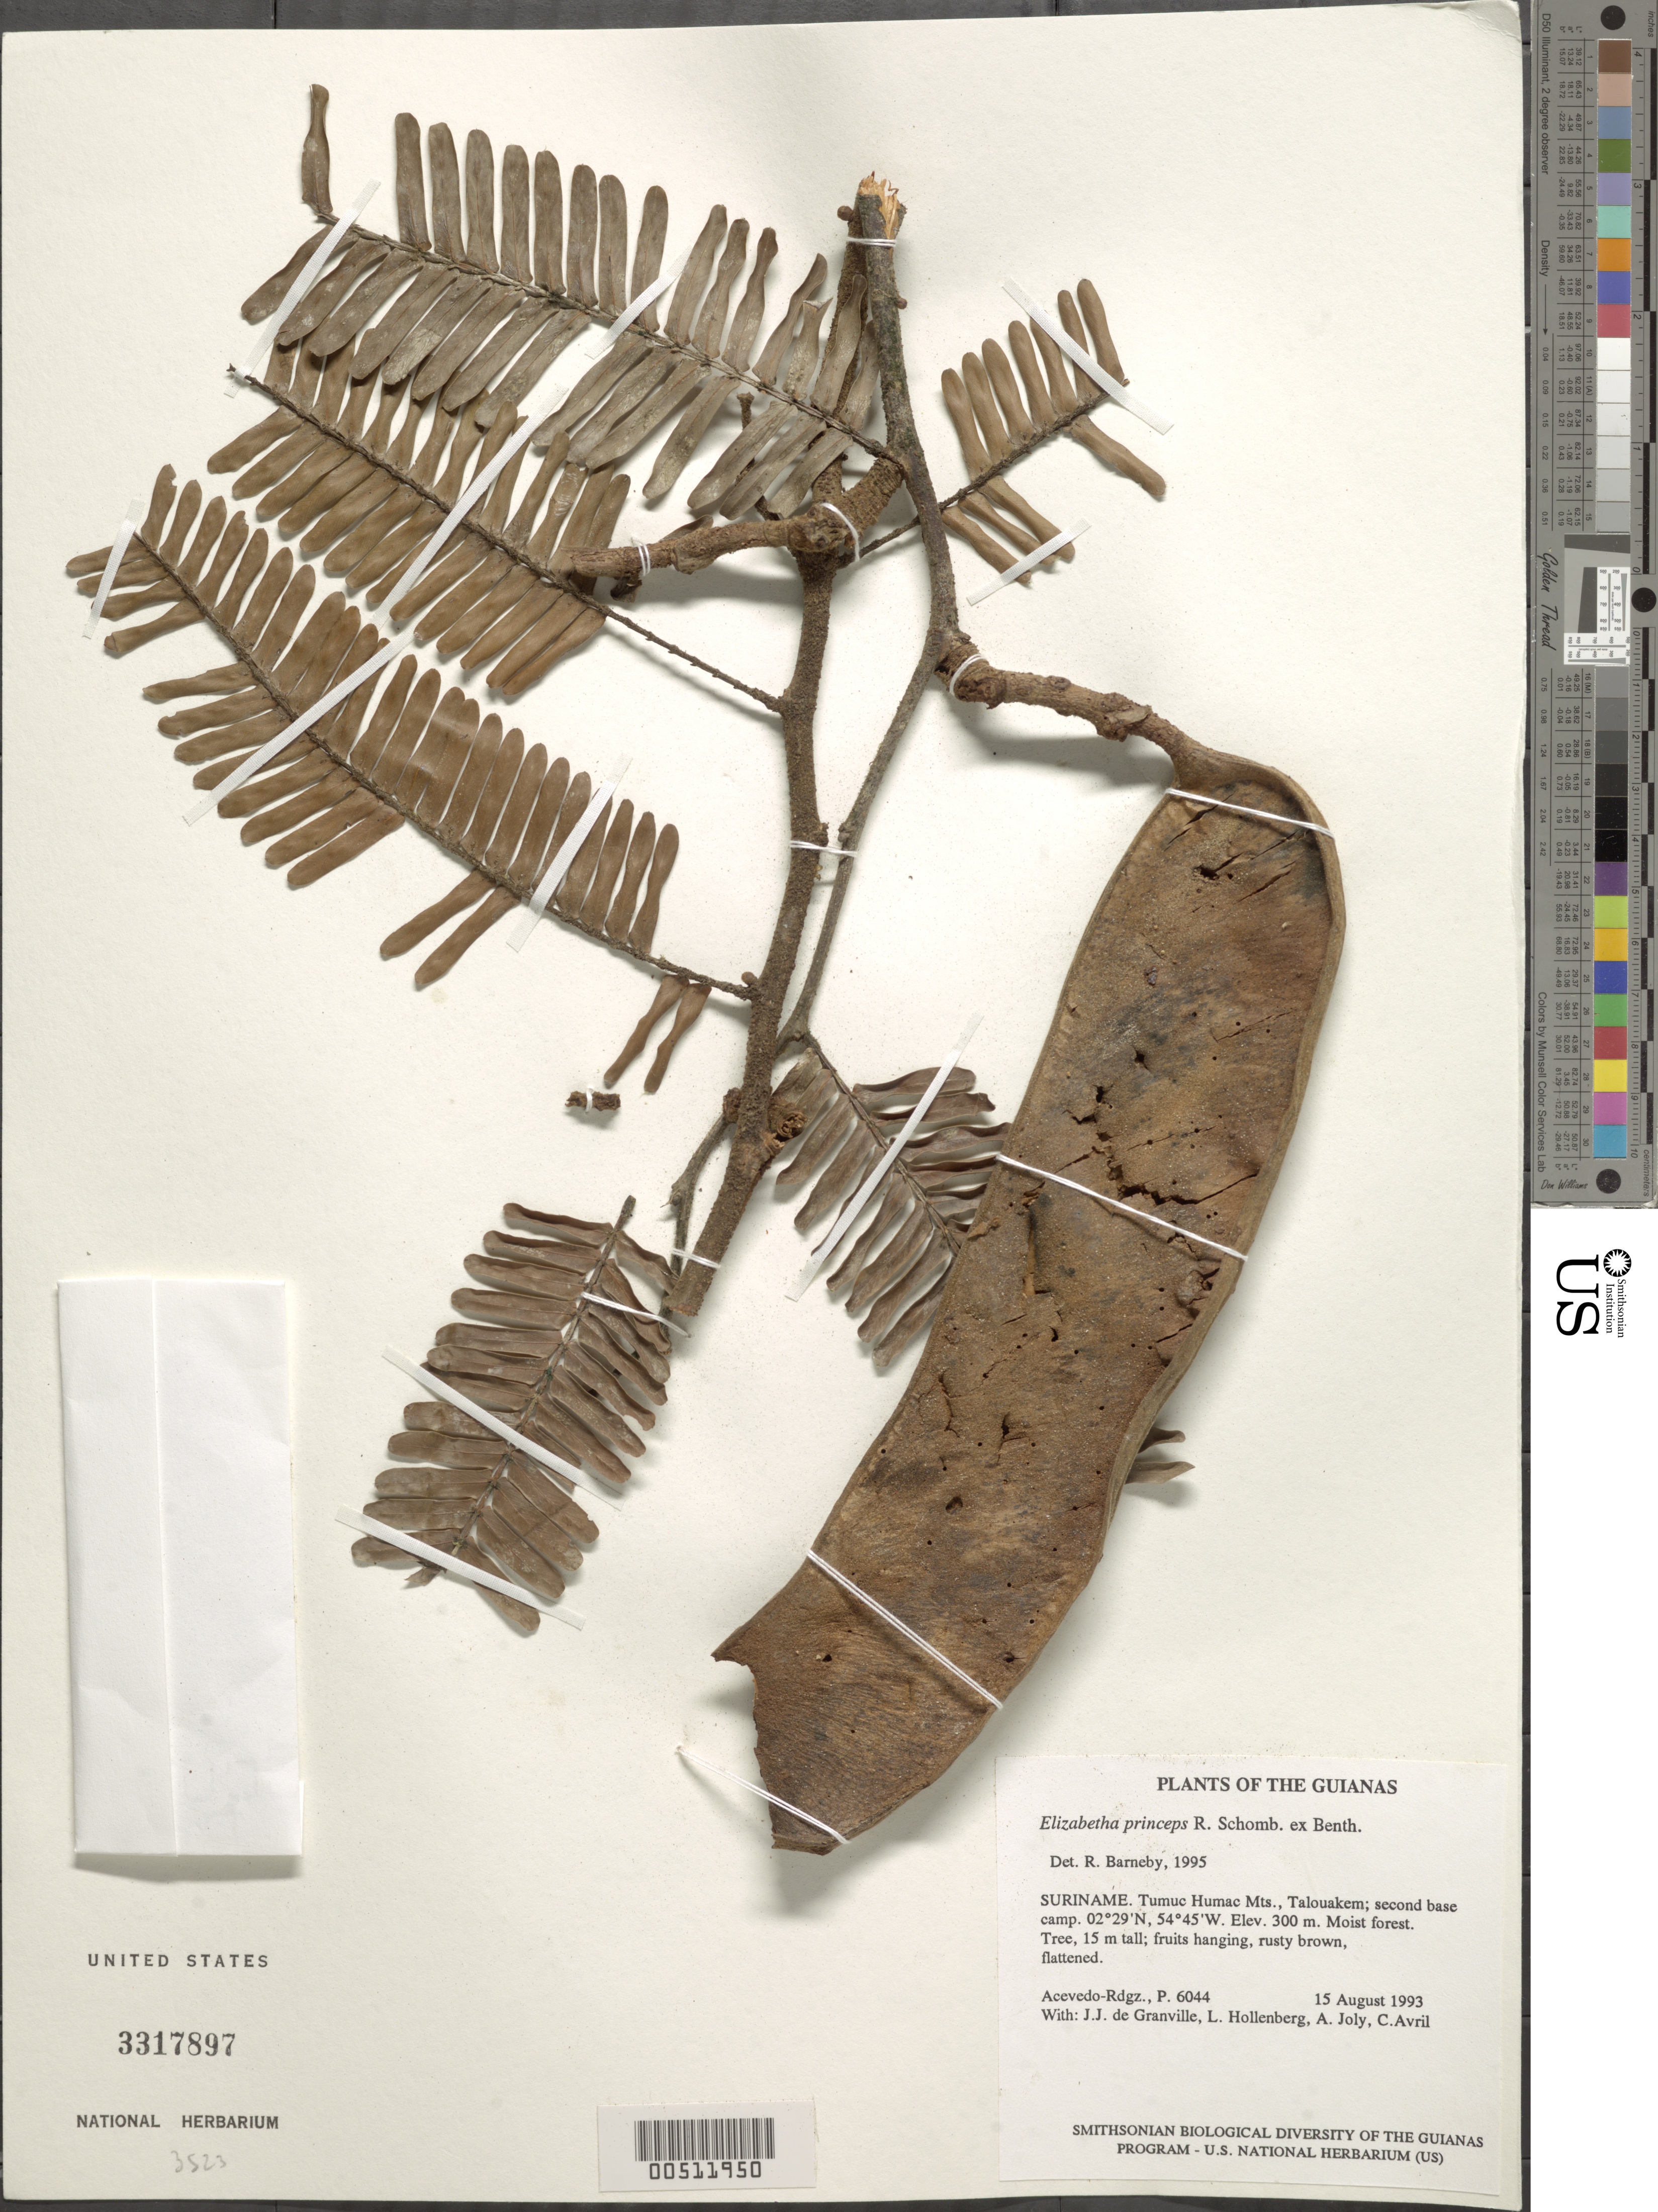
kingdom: Plantae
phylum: Tracheophyta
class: Magnoliopsida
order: Fabales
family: Fabaceae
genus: Elizabetha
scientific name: Elizabetha princeps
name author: R.H. Schomb. ex Benth.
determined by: Barneby, Rupert C., (NY)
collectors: P. Acevedo-Rodr.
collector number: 6044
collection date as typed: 15 Aug 1993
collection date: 1993-08-15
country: Suriname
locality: Tumuc Humac Mts., Talouakem; second base camp.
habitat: Moist forest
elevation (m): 300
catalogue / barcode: US 3317897